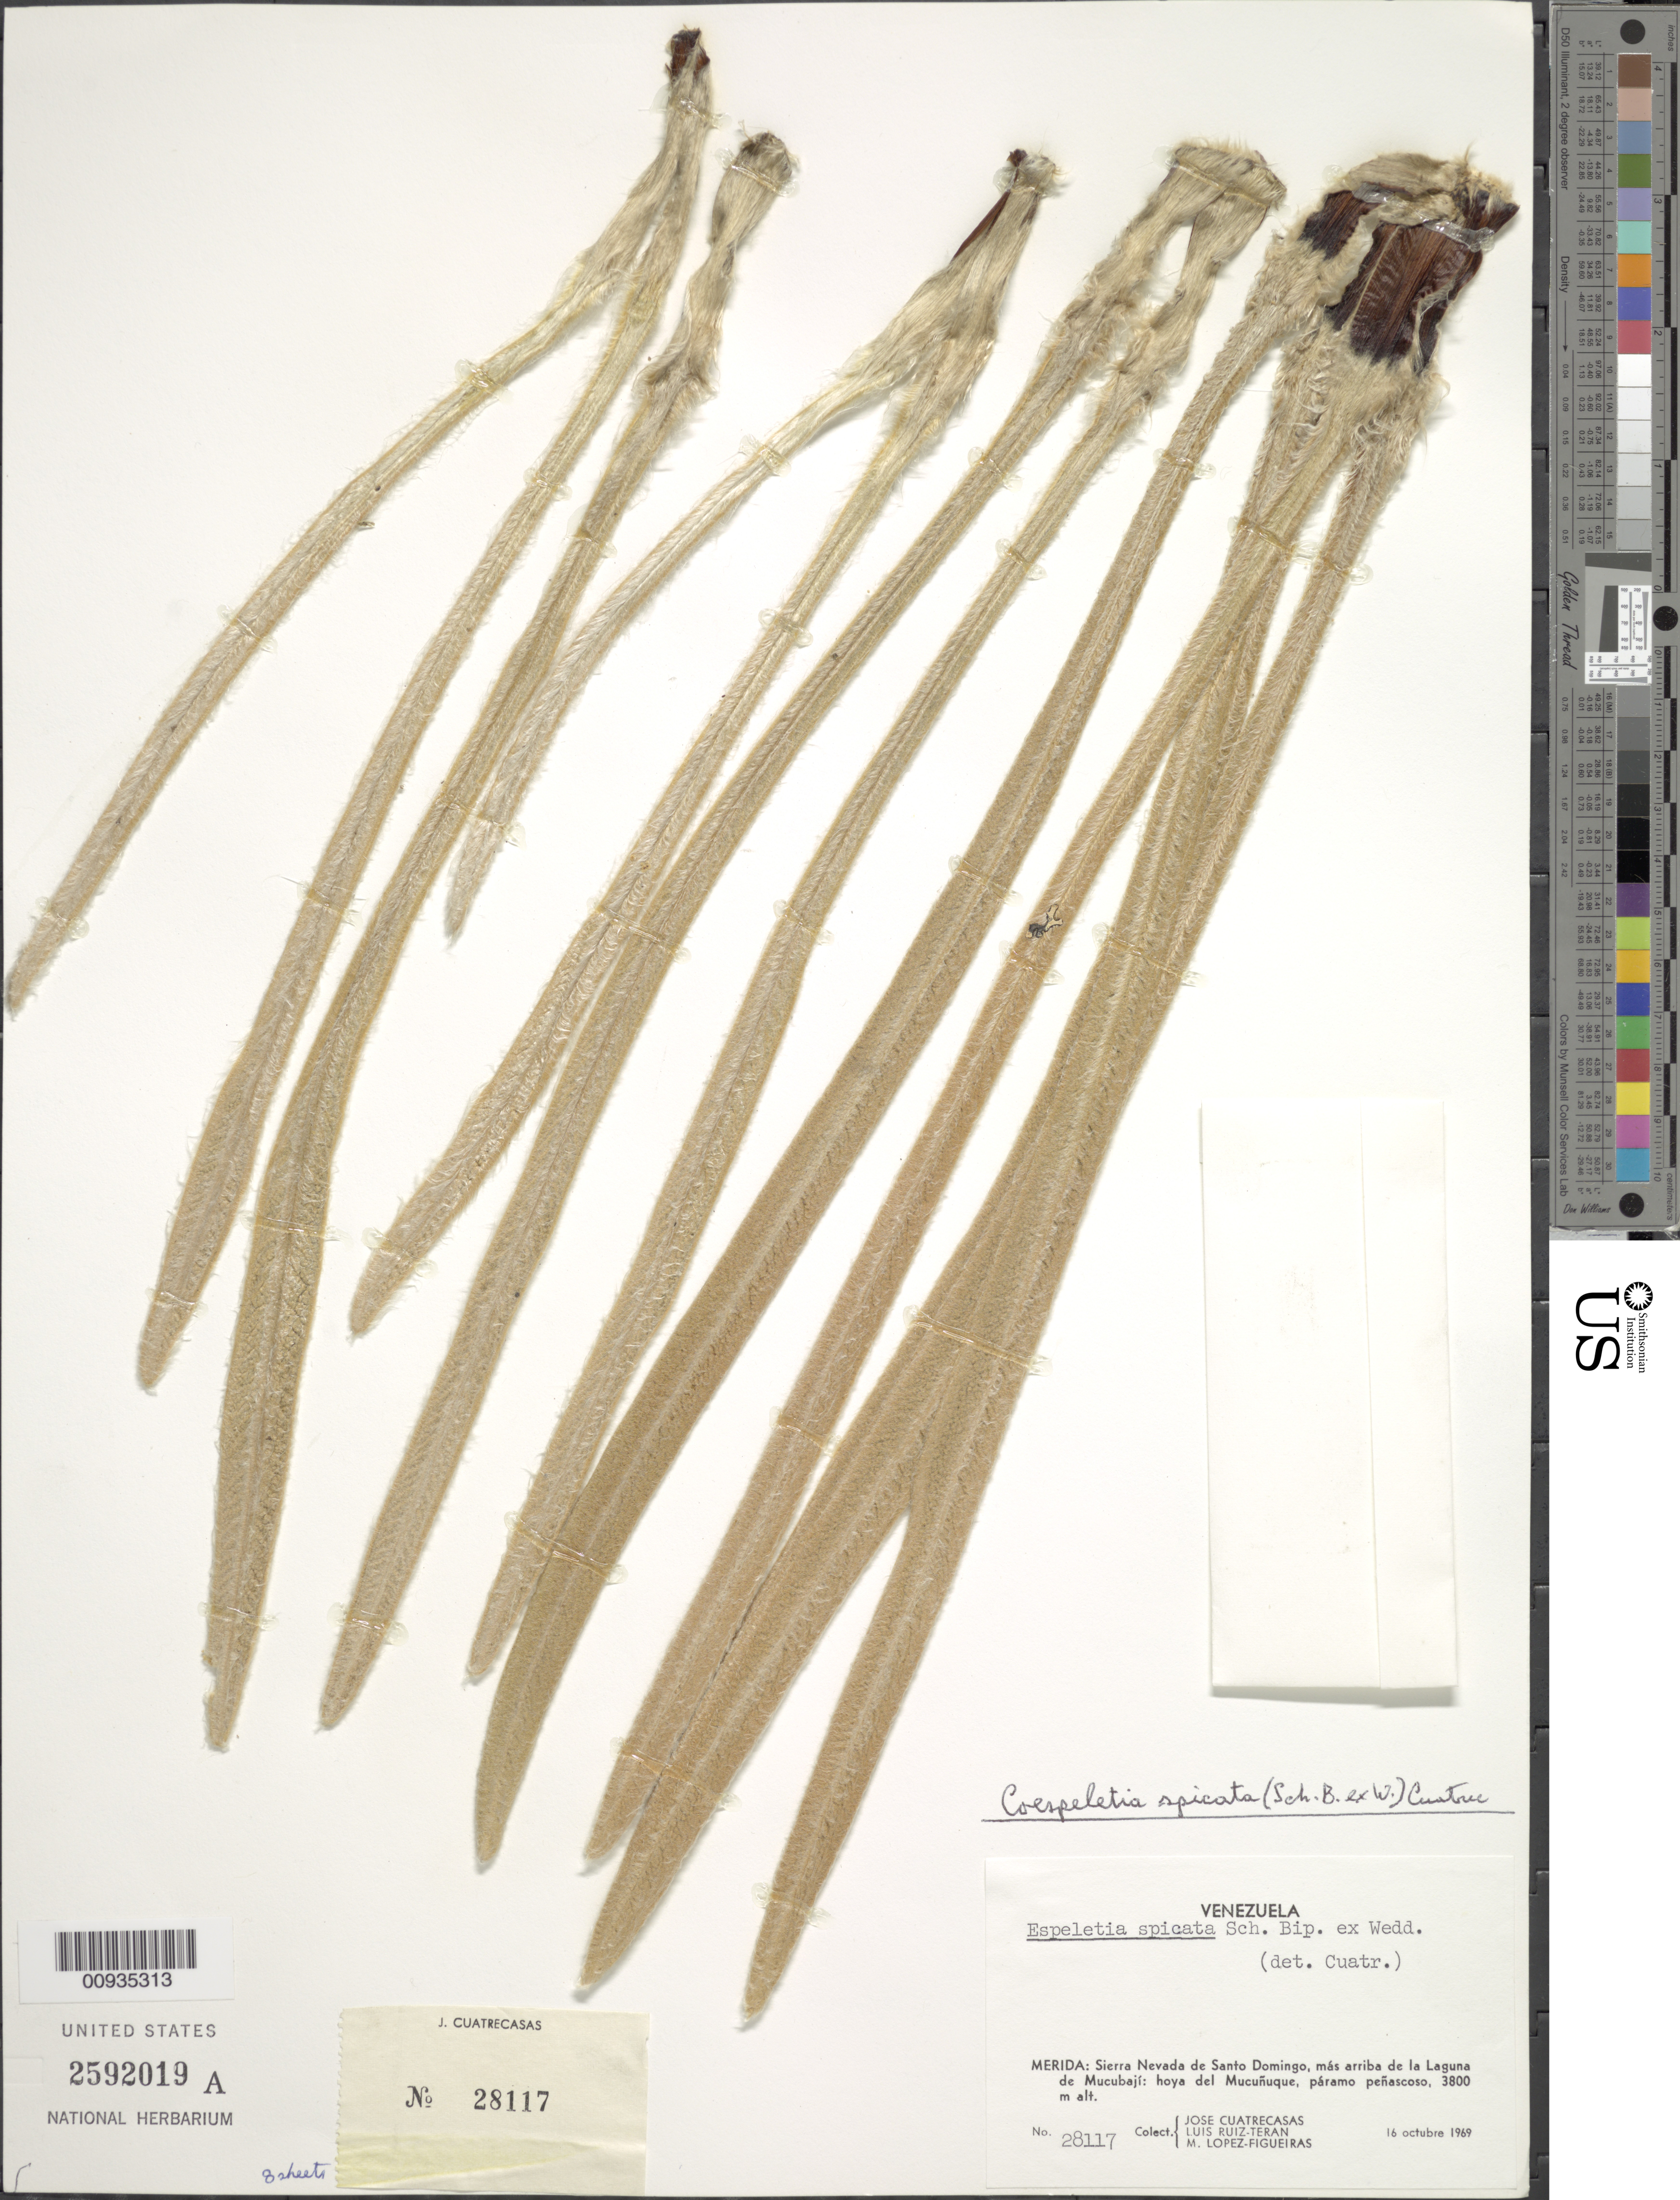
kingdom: Plantae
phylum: Tracheophyta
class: Magnoliopsida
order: Asterales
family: Asteraceae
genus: Coespeletia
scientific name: Coespeletia spicata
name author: (Sch. Bip. ex Wedd.) Cuatrec.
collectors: J. Cuatrecasas, L. Teran & M. López Figueiras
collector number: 28117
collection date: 1969-10-16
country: Venezuela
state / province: Mérida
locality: Sierra Nevada de Santo Domingo, mas arriba de la Laguna de Mucubaji: hoya del Mucunuque, paramo penascoso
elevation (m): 3800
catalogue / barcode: US 2592019A